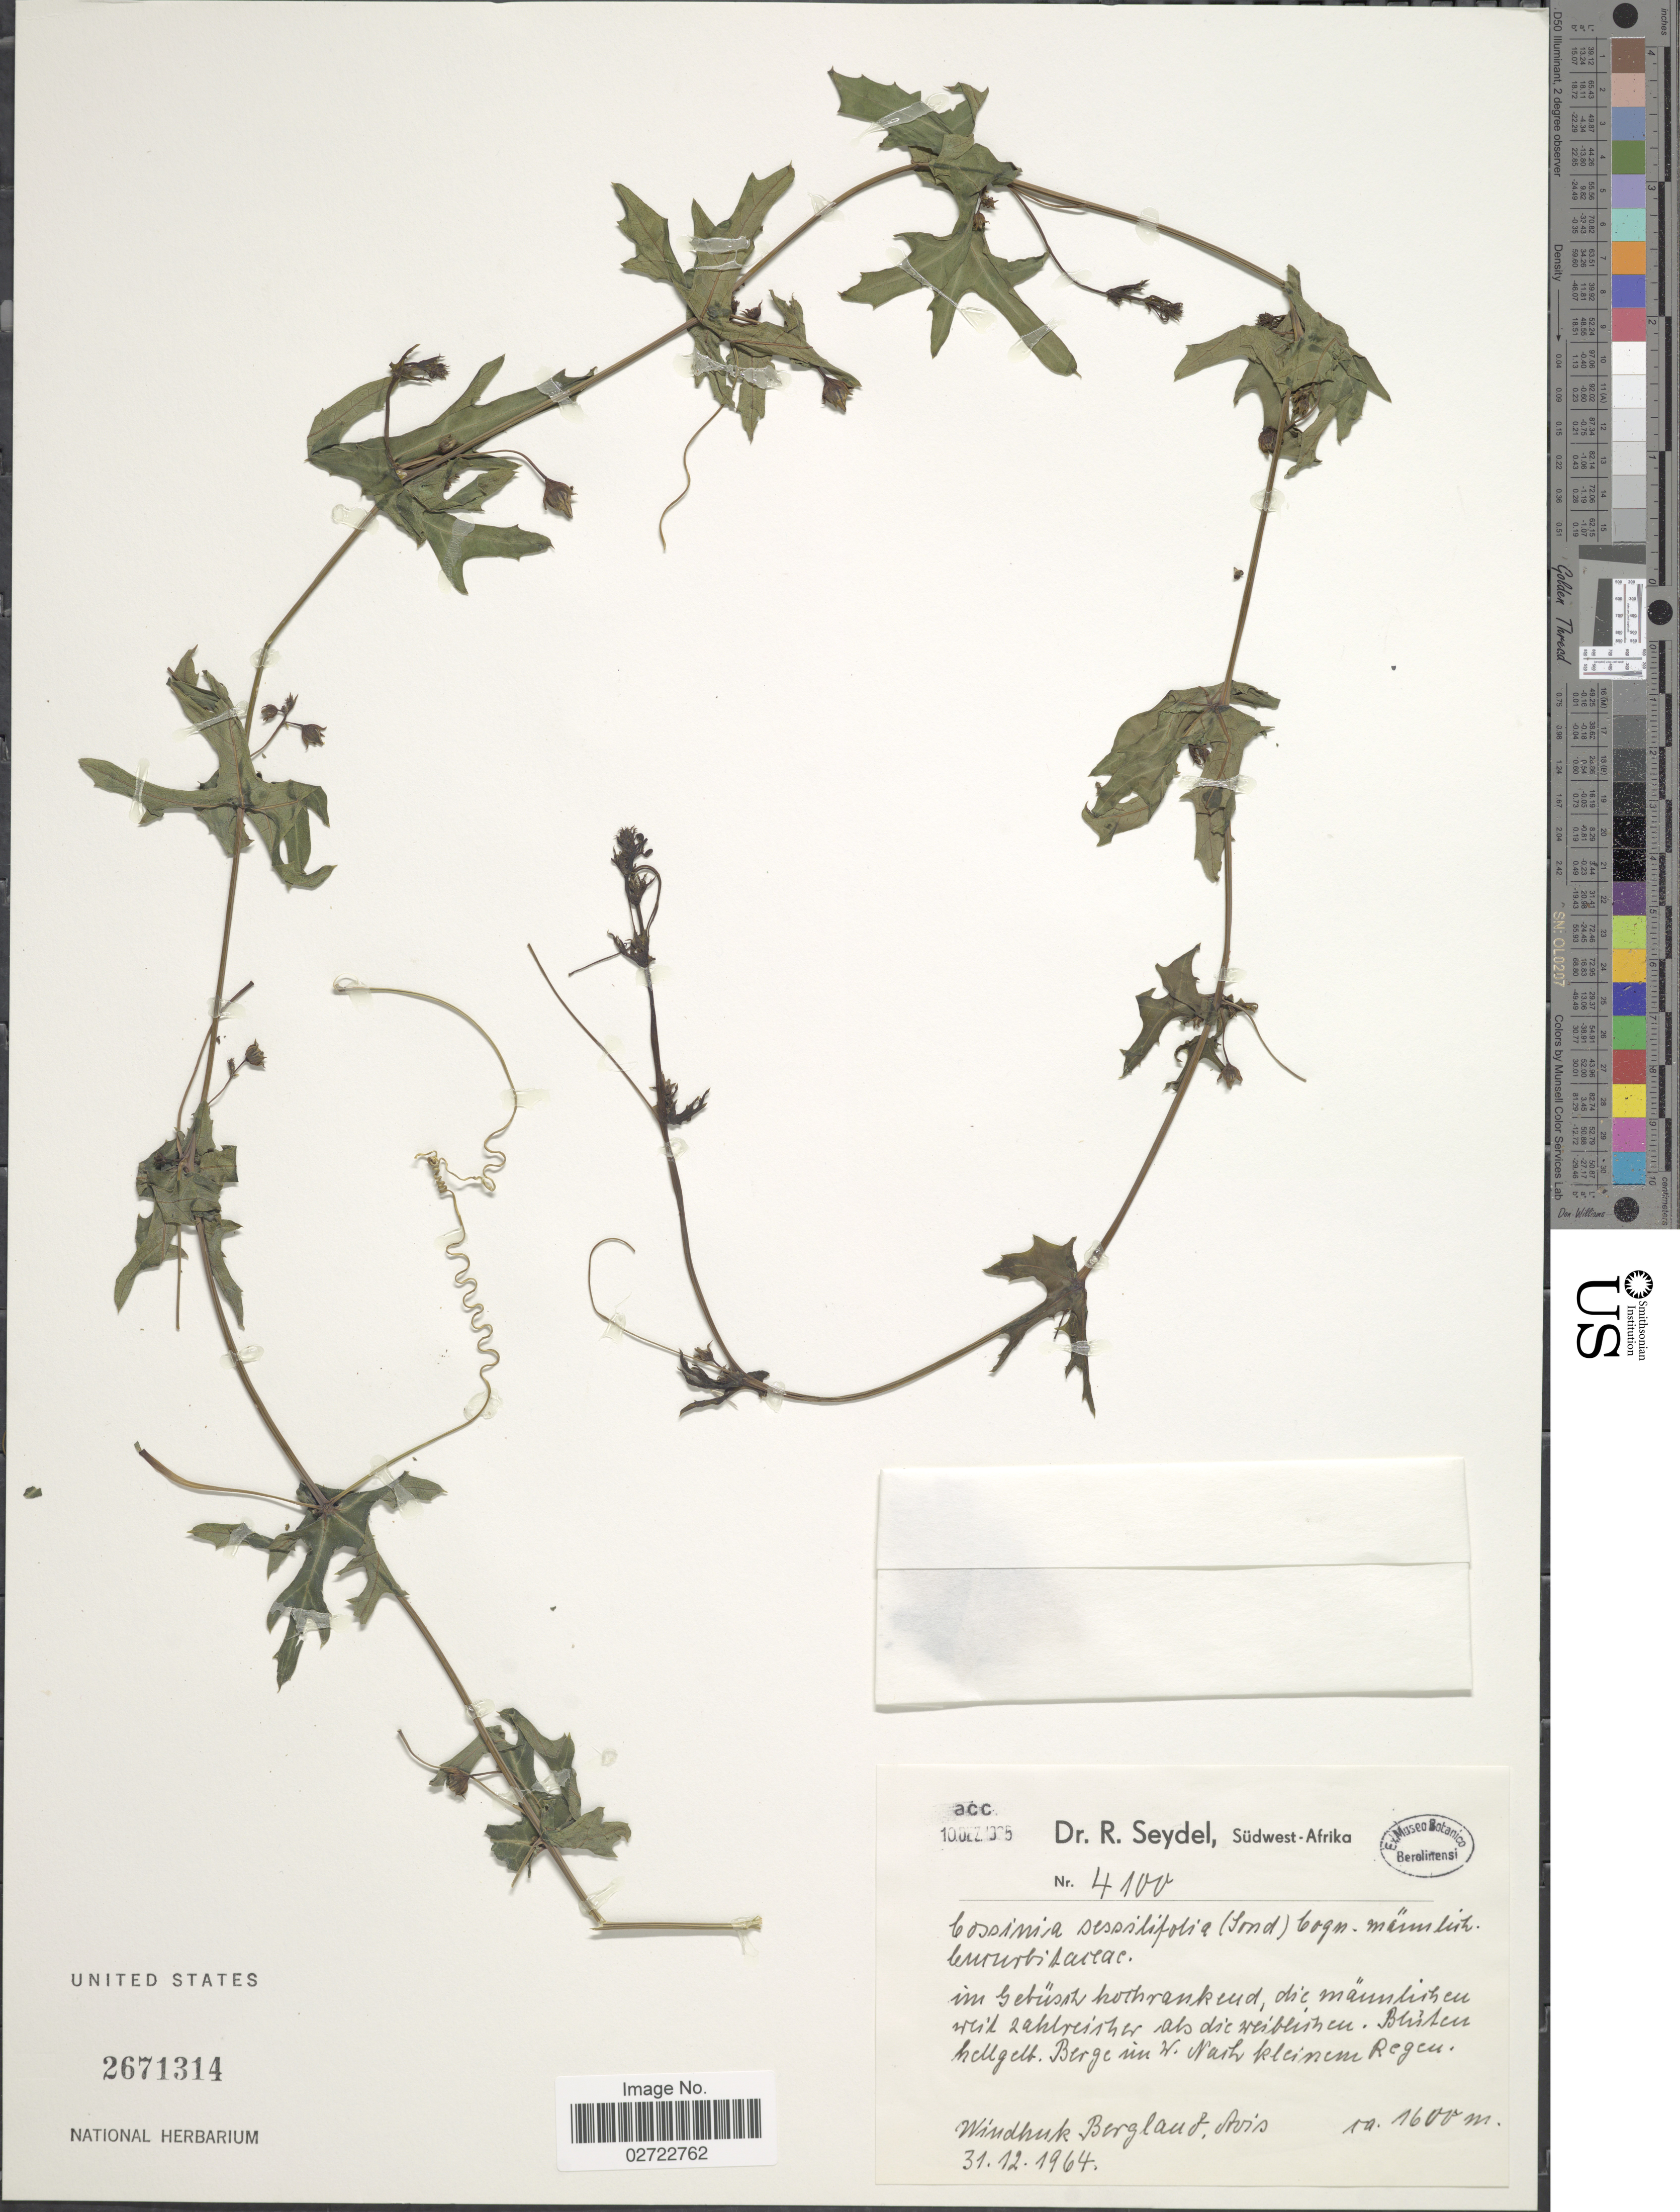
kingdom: Plantae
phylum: Tracheophyta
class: Magnoliopsida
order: Cucurbitales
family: Cucurbitaceae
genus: Coccinia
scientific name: Coccinia sessilifolia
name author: (Sond.) Cogn.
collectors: R. Seydel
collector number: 4100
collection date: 1964-12-31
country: Namibia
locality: Sudwest-Afrika. Windhuk Bergland, Avis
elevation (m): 1600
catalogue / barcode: US 2671314